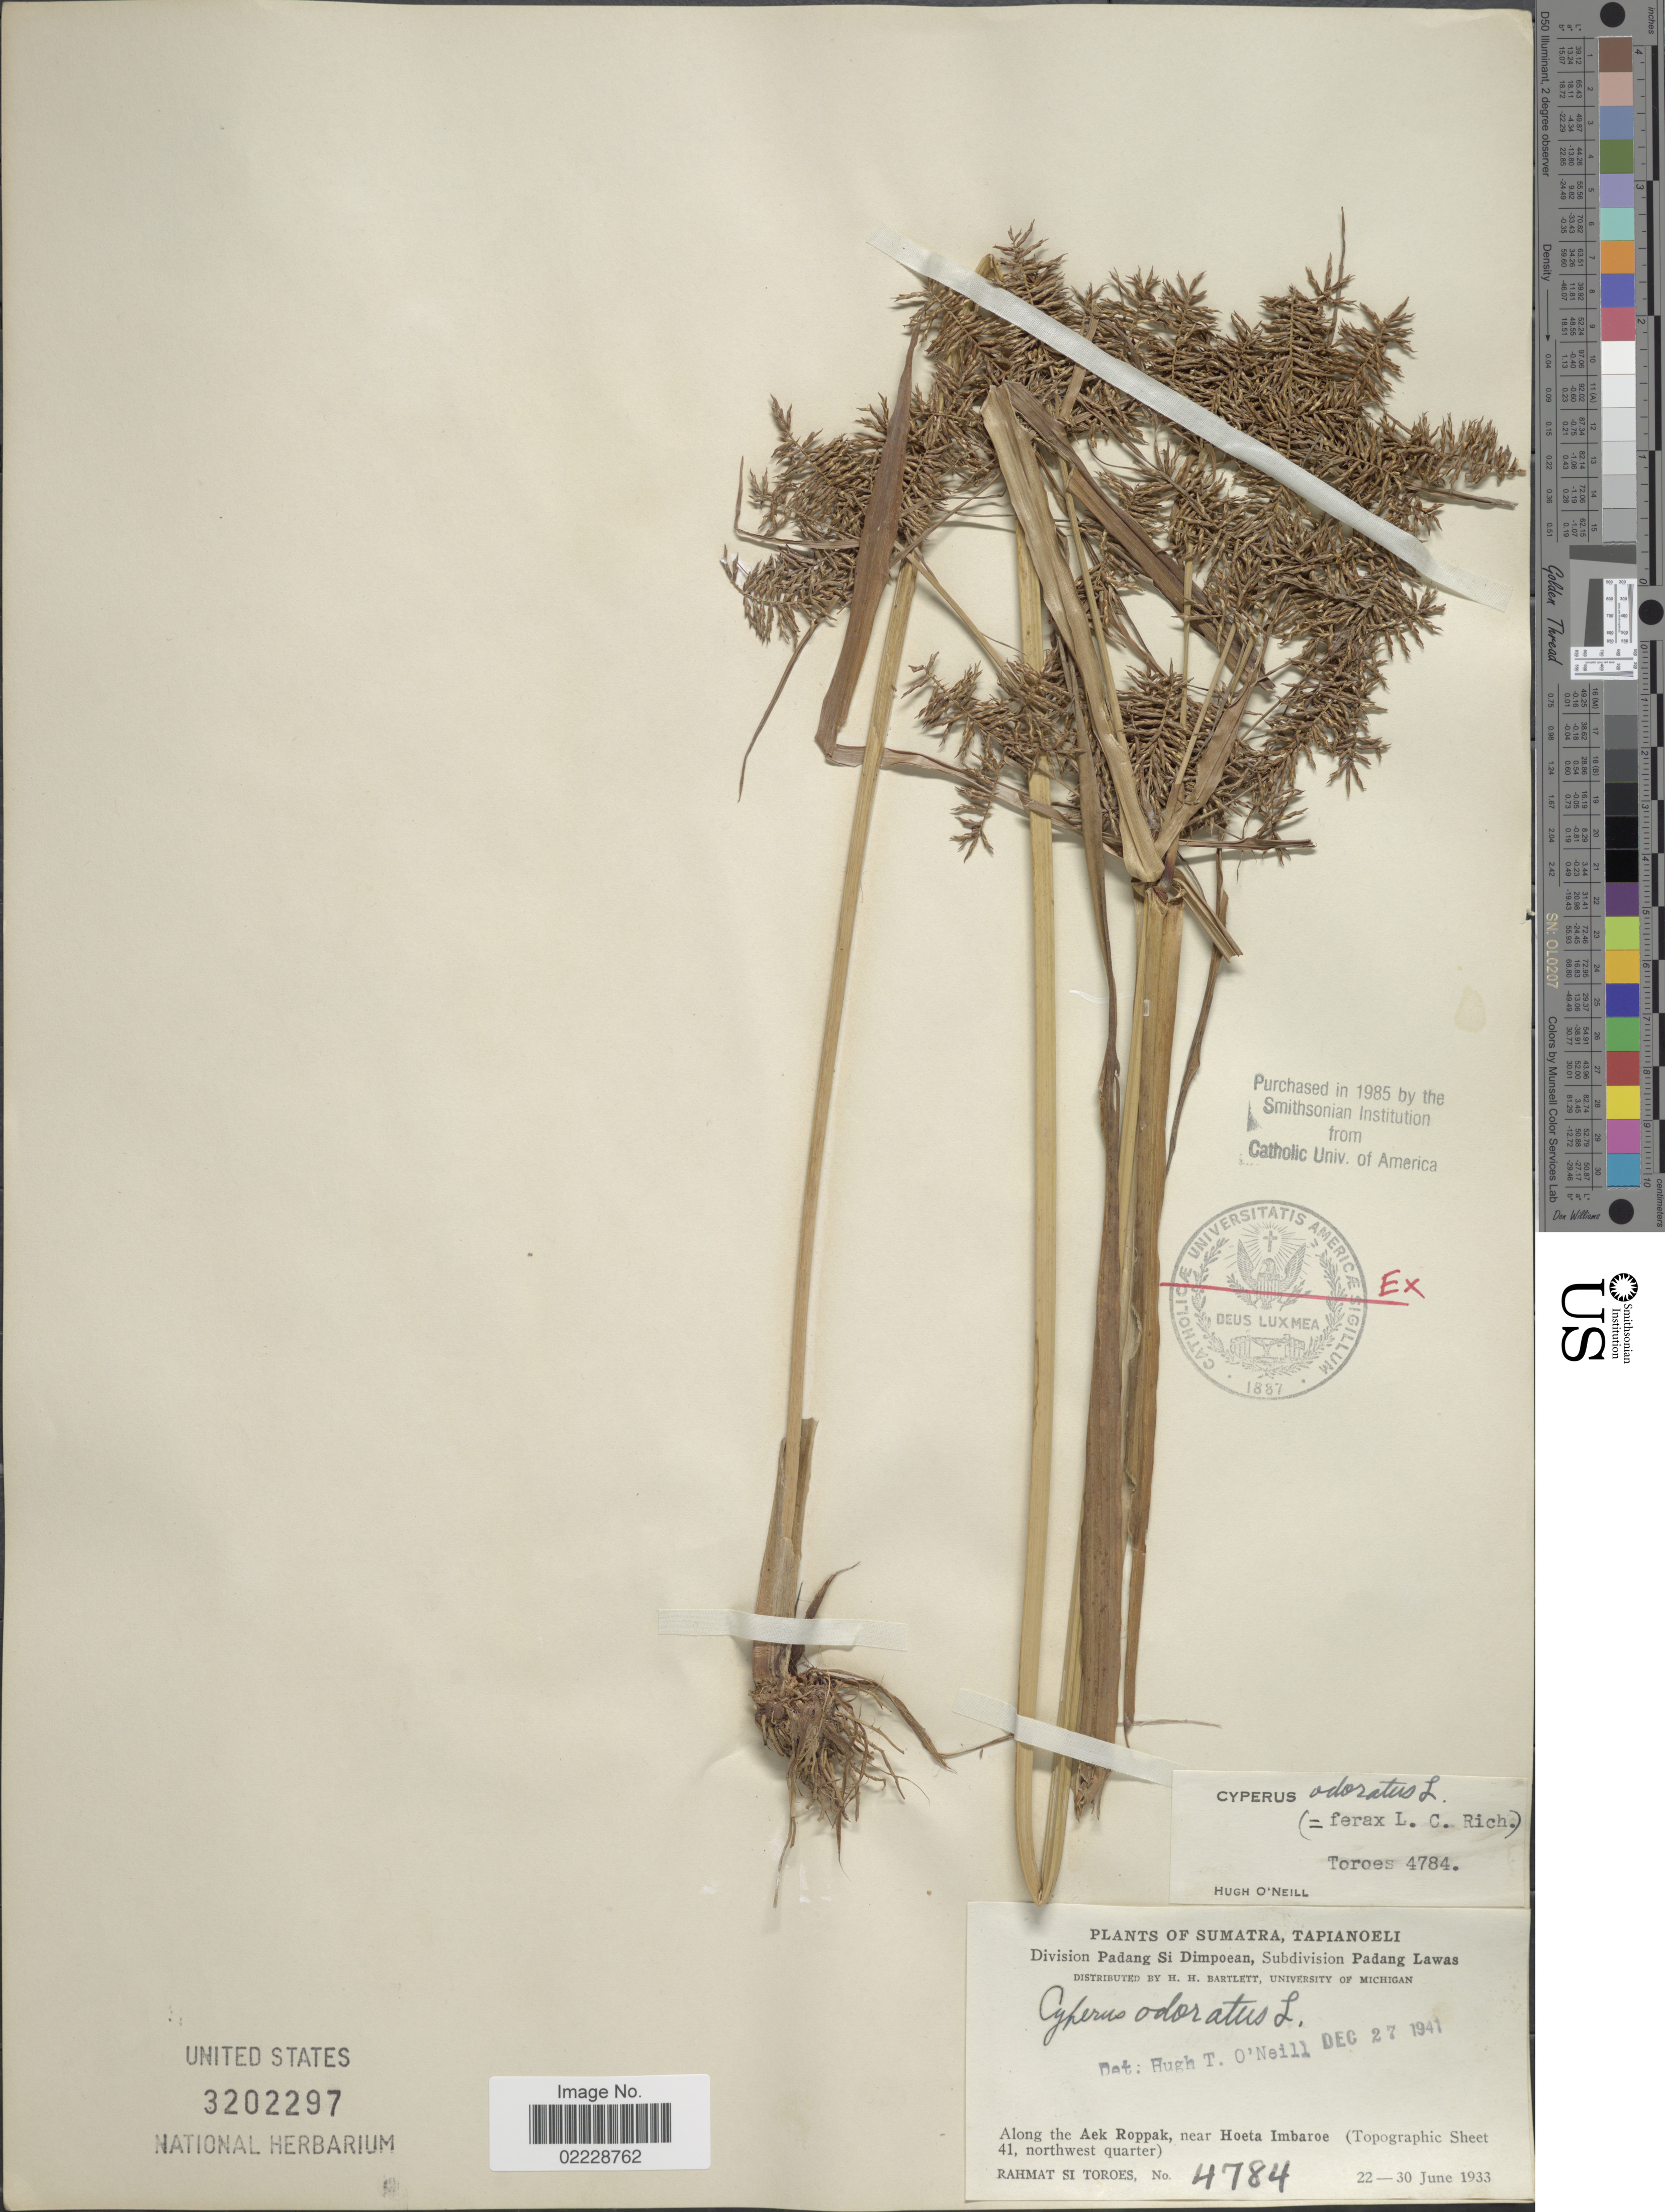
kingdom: Plantae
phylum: Tracheophyta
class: Liliopsida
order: Poales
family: Cyperaceae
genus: Cyperus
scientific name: Cyperus odoratus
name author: L.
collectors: Rahmat Si Boeea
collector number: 4784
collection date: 1933-06-22/1933-06-30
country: Indonesia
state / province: Sumatra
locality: Tapianoeli, Along the Aek Roppak, near Hoeta Imbaroe (Topographic Sheet 41, northwest quarter), Division Padang Si Dimpoean, Subdivision Padang Lawas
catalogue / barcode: US 3202297